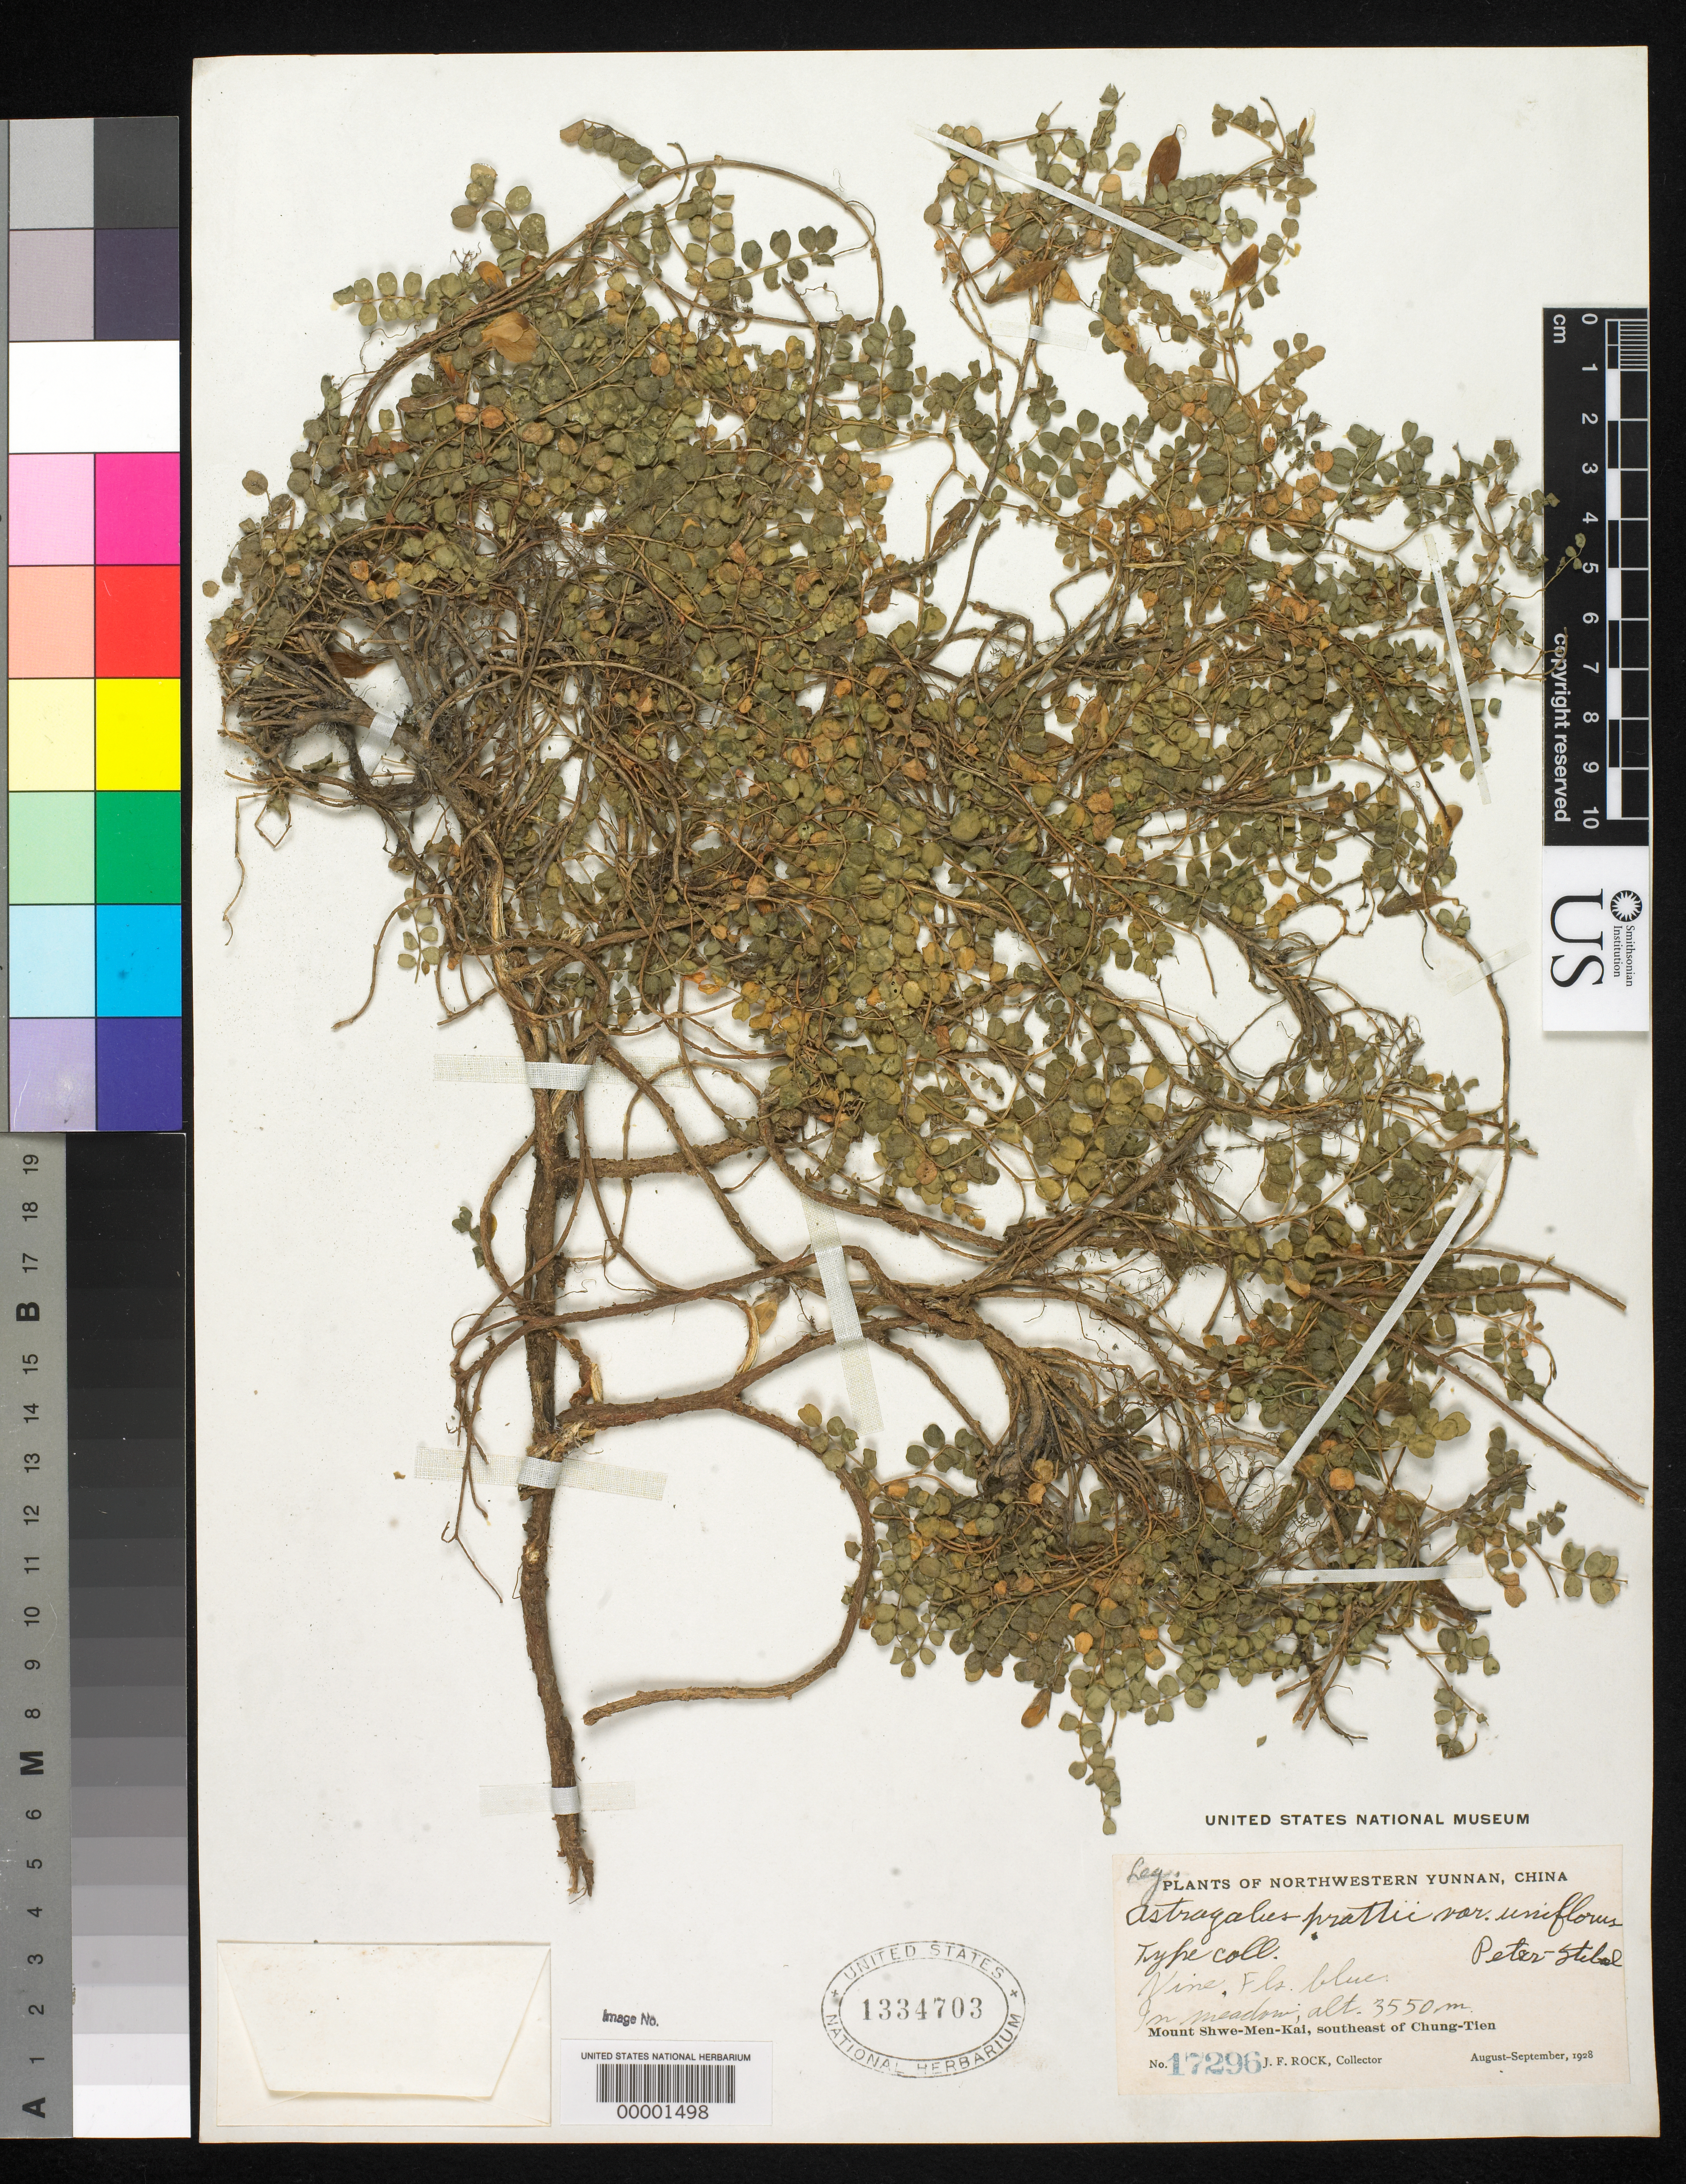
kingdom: Plantae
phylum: Tracheophyta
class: Magnoliopsida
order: Fabales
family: Fabaceae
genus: Astragalus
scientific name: Astragalus prattii var. uniflorus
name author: E. Peter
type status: Isosyntype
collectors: J. F. Rock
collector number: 17296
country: China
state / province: Yunnan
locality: Shew-men-kai (mountain), Chung Tien.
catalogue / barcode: US 1334703